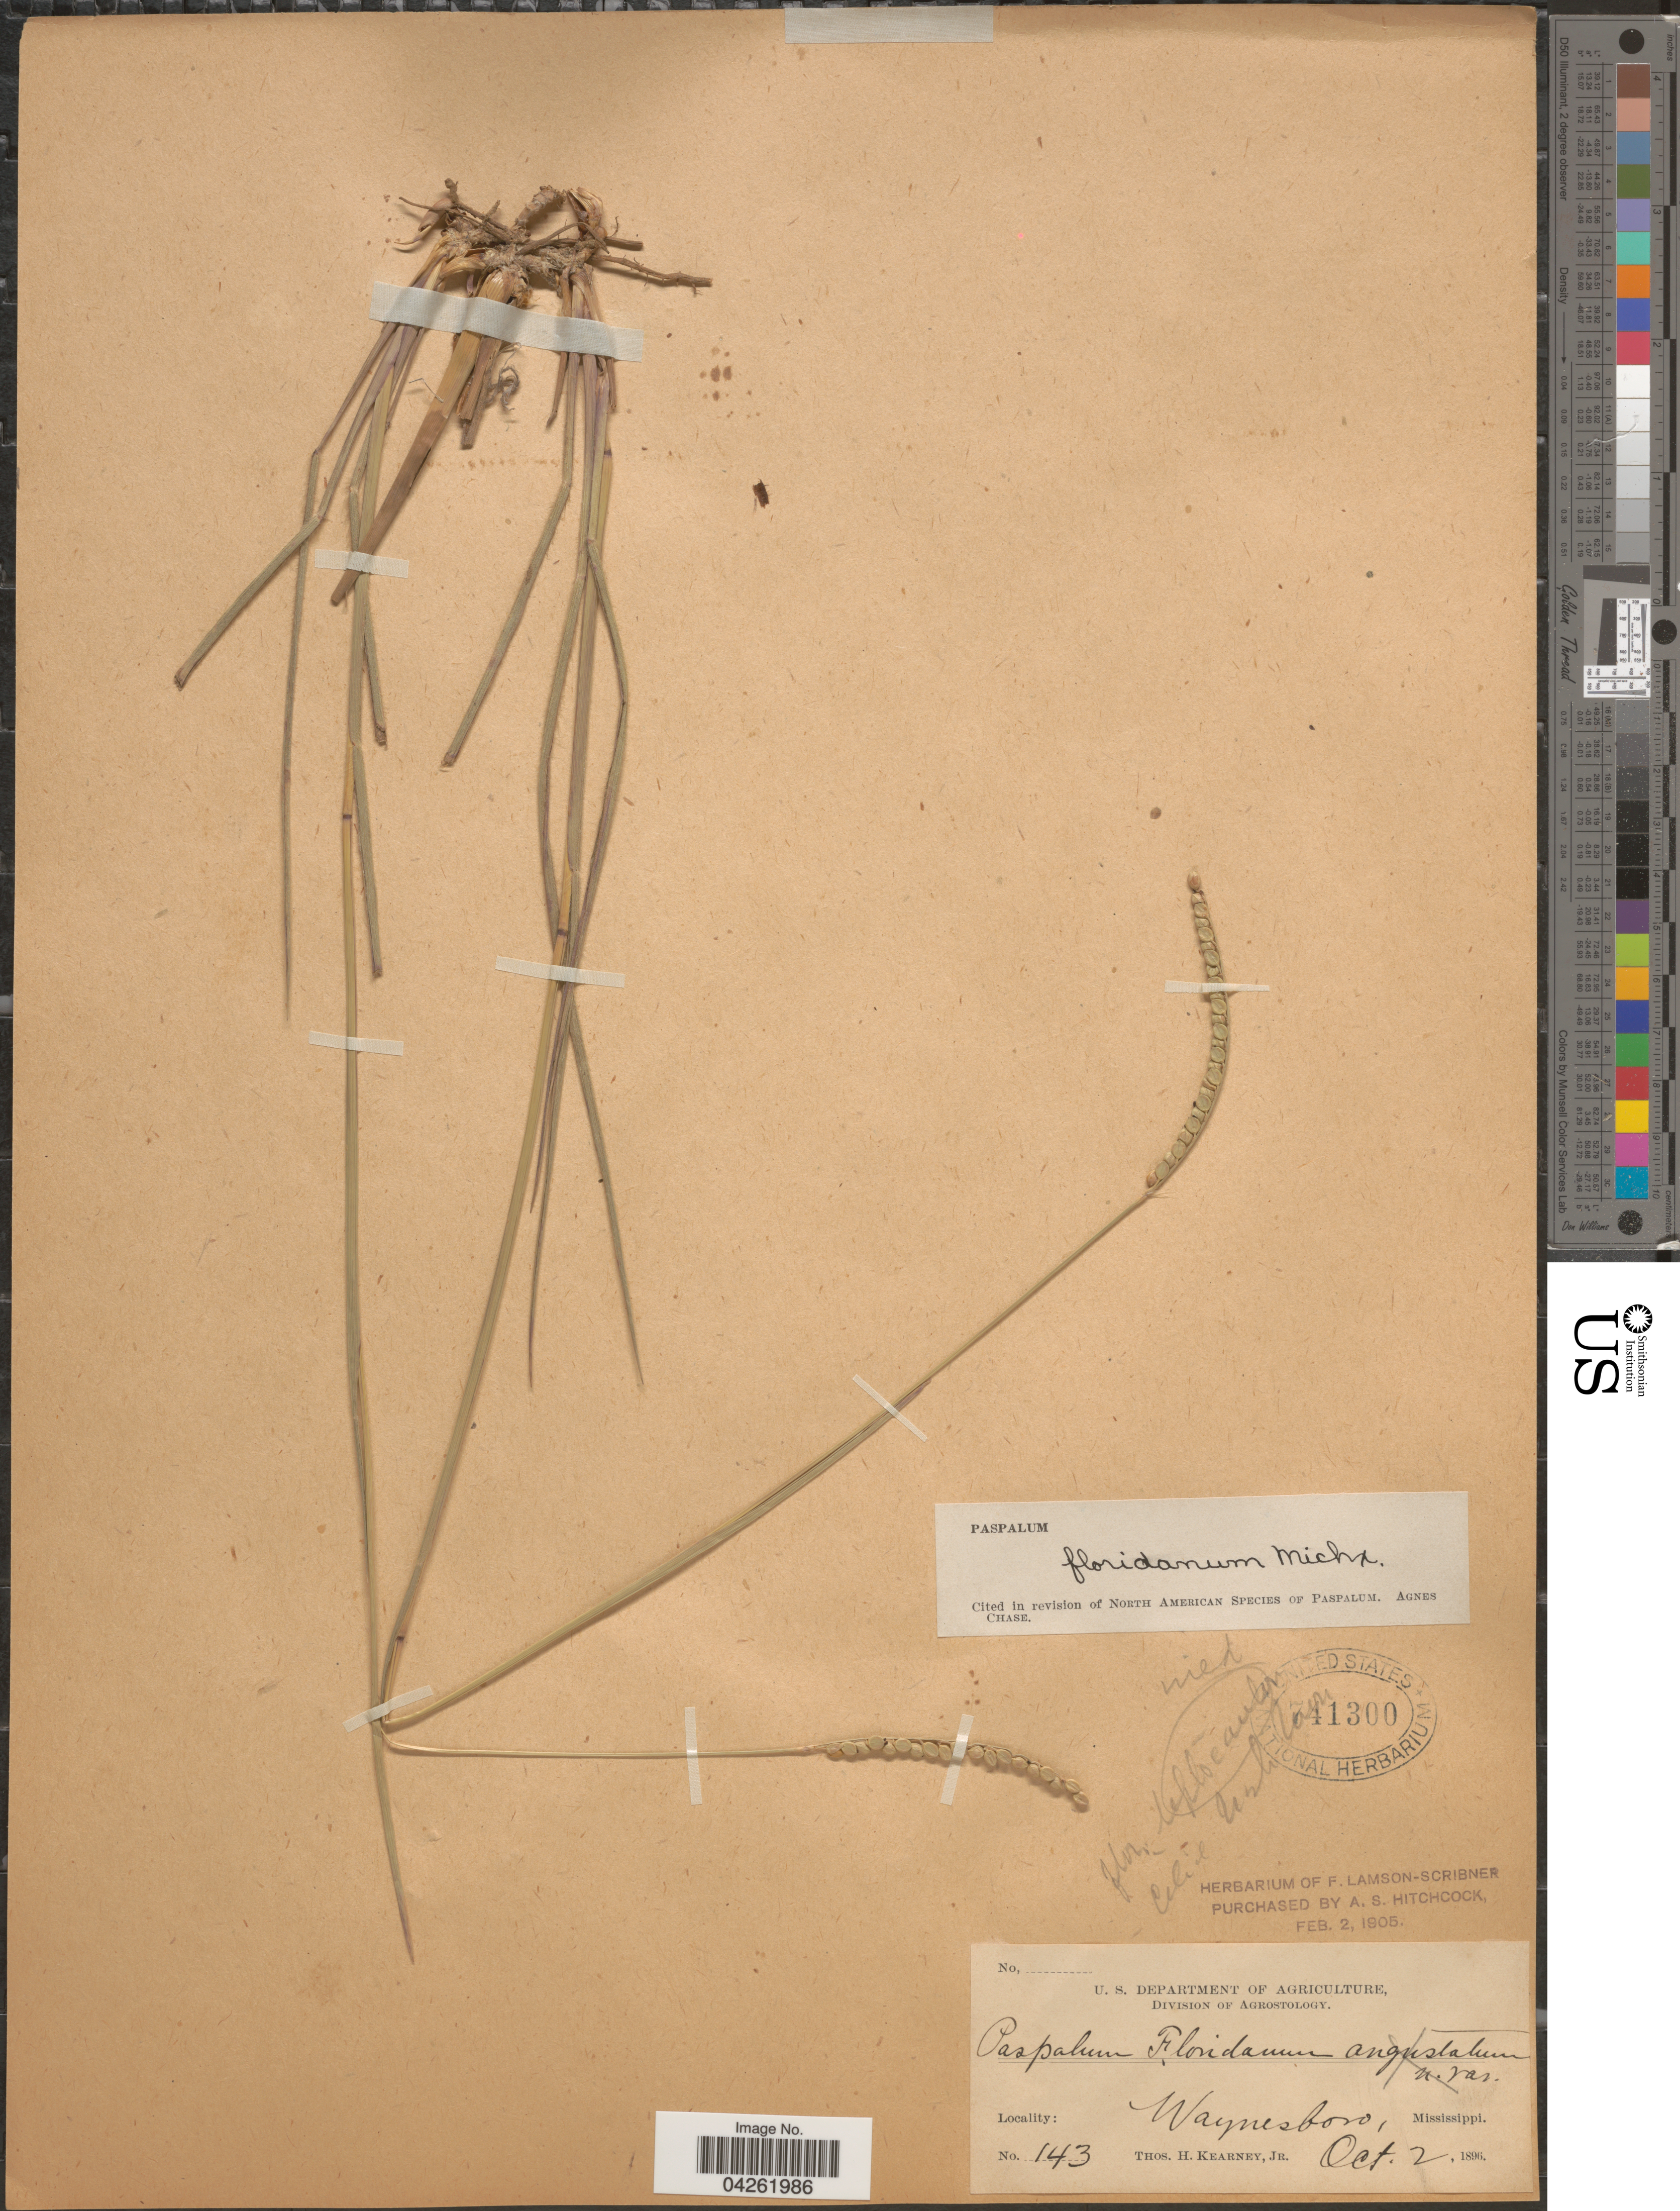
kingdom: Plantae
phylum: Tracheophyta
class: Liliopsida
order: Poales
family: Poaceae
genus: Paspalum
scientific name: Paspalum floridanum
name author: Michx.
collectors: T. H. Kearney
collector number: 143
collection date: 1896-10-02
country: United States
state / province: Mississippi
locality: Waynesboro.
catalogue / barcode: US 741300